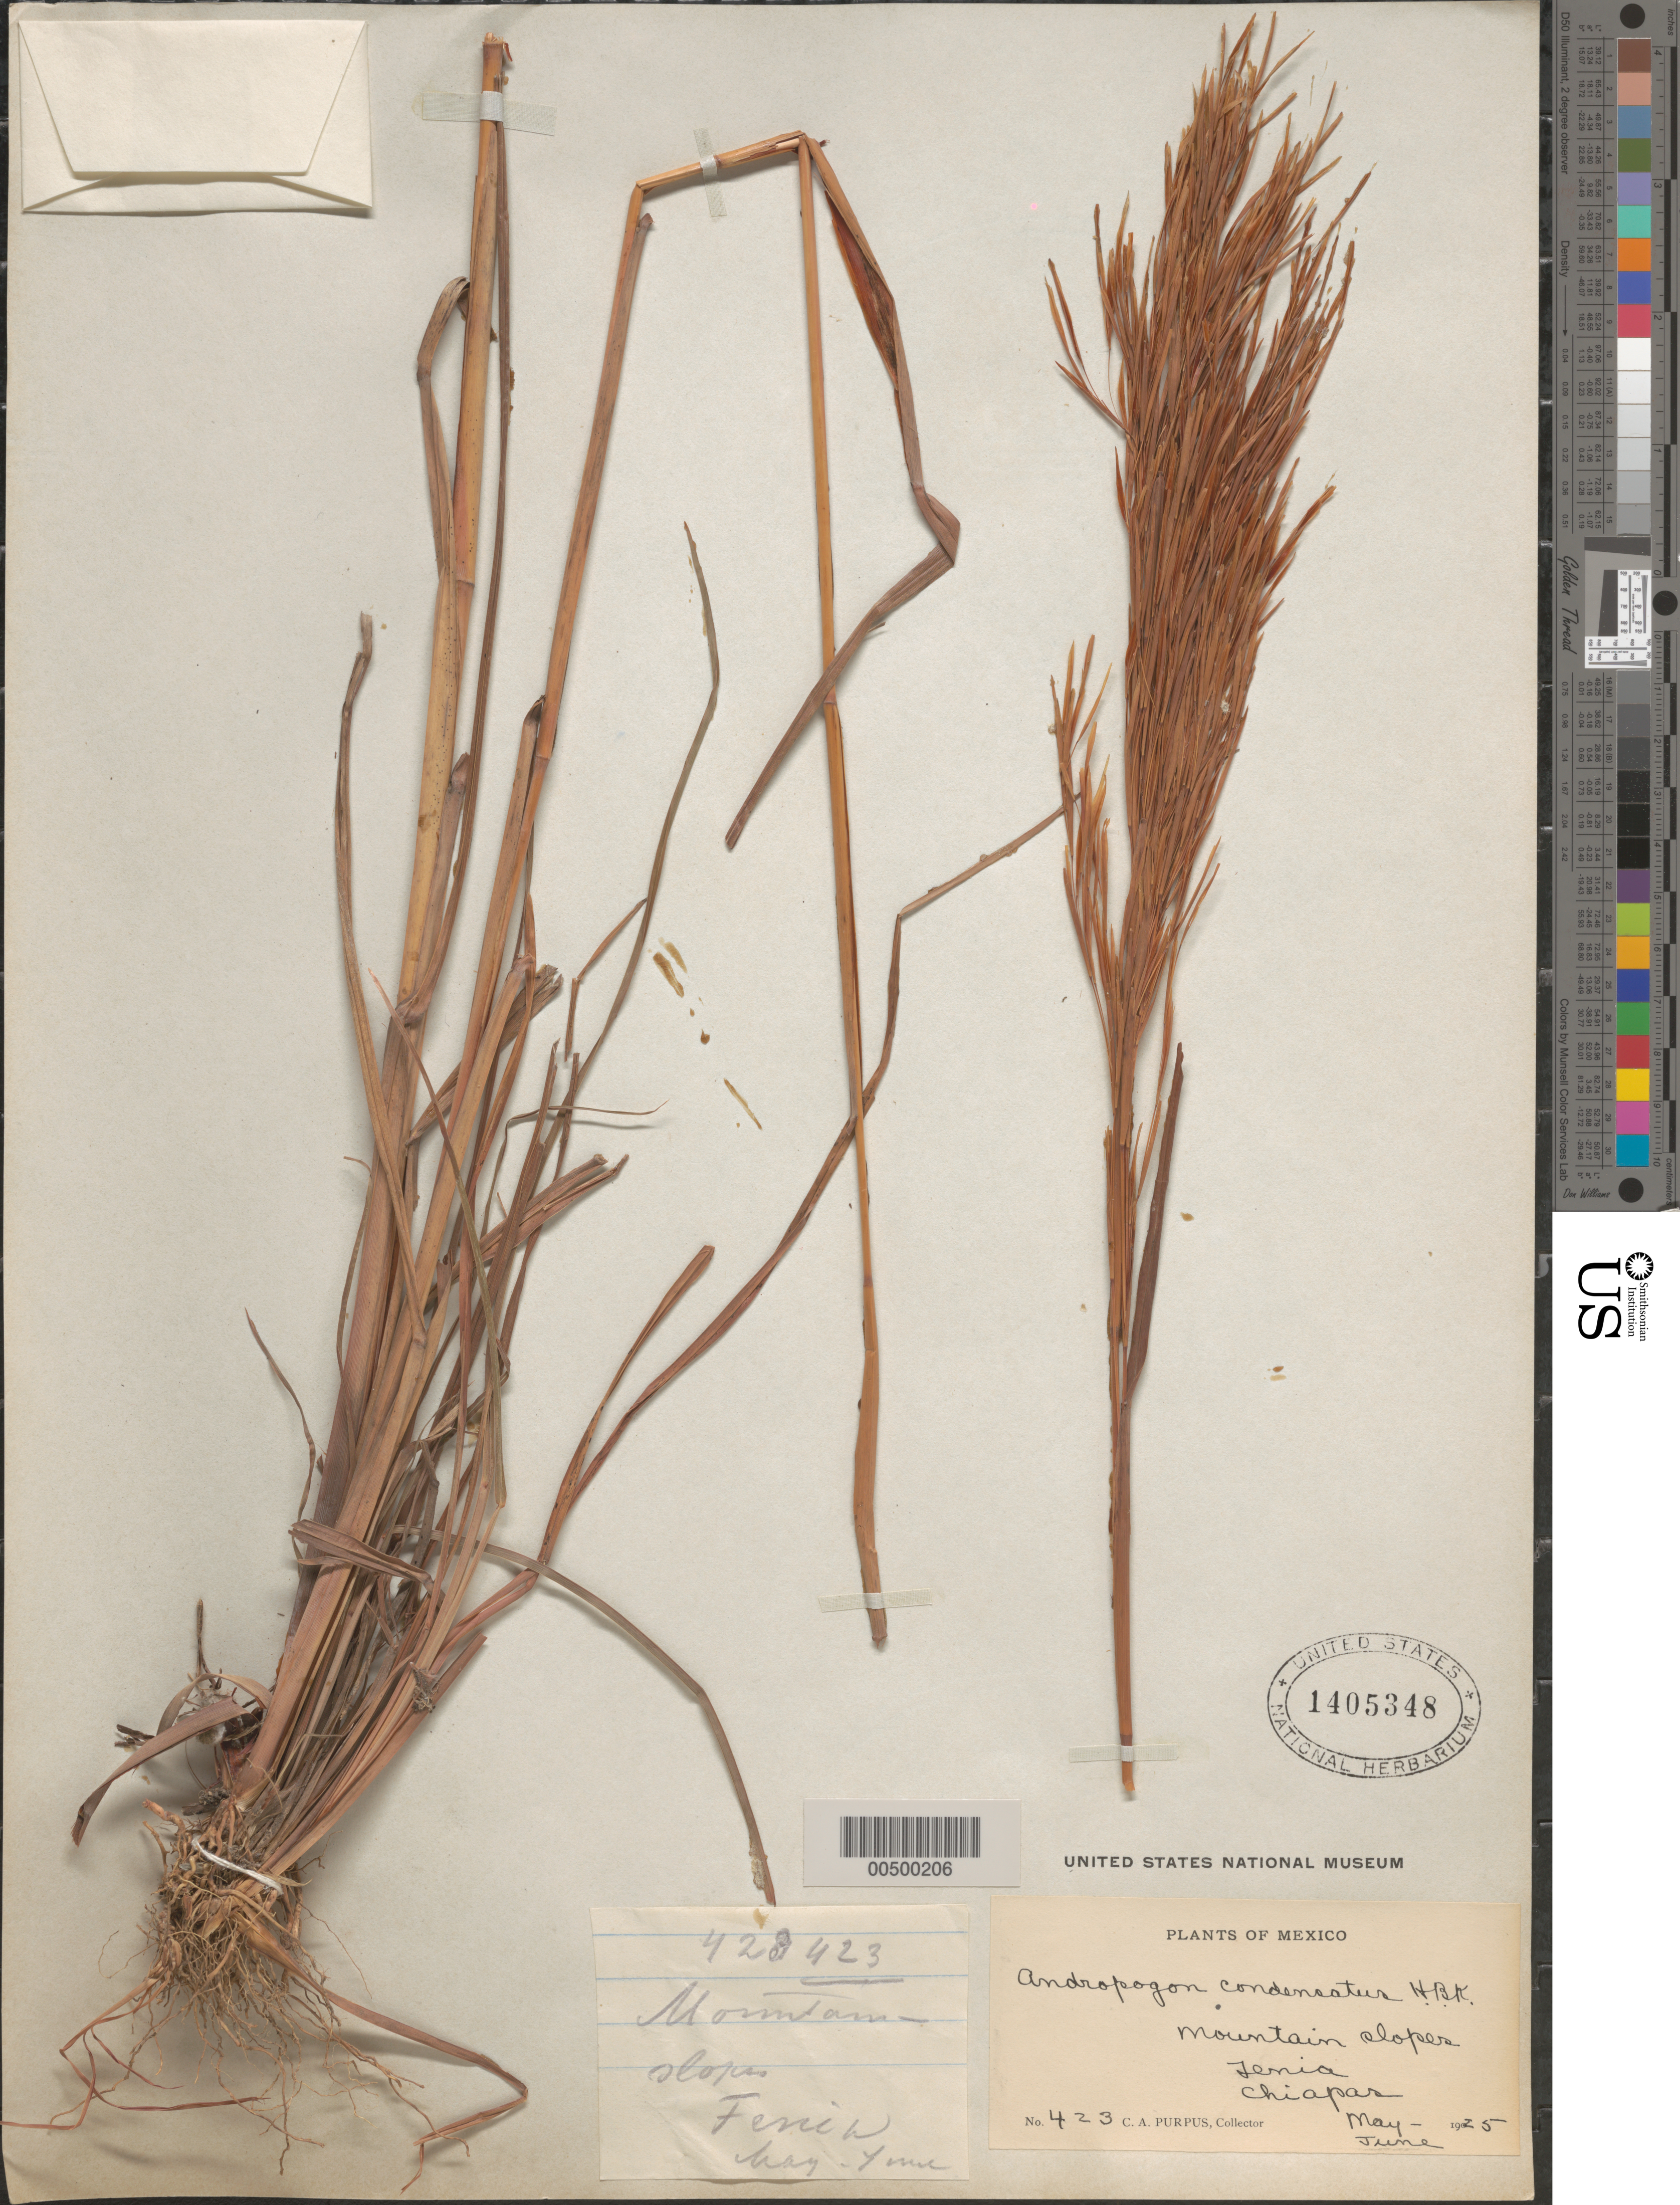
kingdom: Plantae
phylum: Tracheophyta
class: Liliopsida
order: Poales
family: Poaceae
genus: Schizachyrium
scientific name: Schizachyrium condensatum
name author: (Kunth) Nees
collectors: C. A. Purpus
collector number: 423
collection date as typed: May 1925 to Jun 1925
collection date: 1925-05/1925-06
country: Mexico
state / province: Chiapas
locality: Tenia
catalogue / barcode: US 1405348